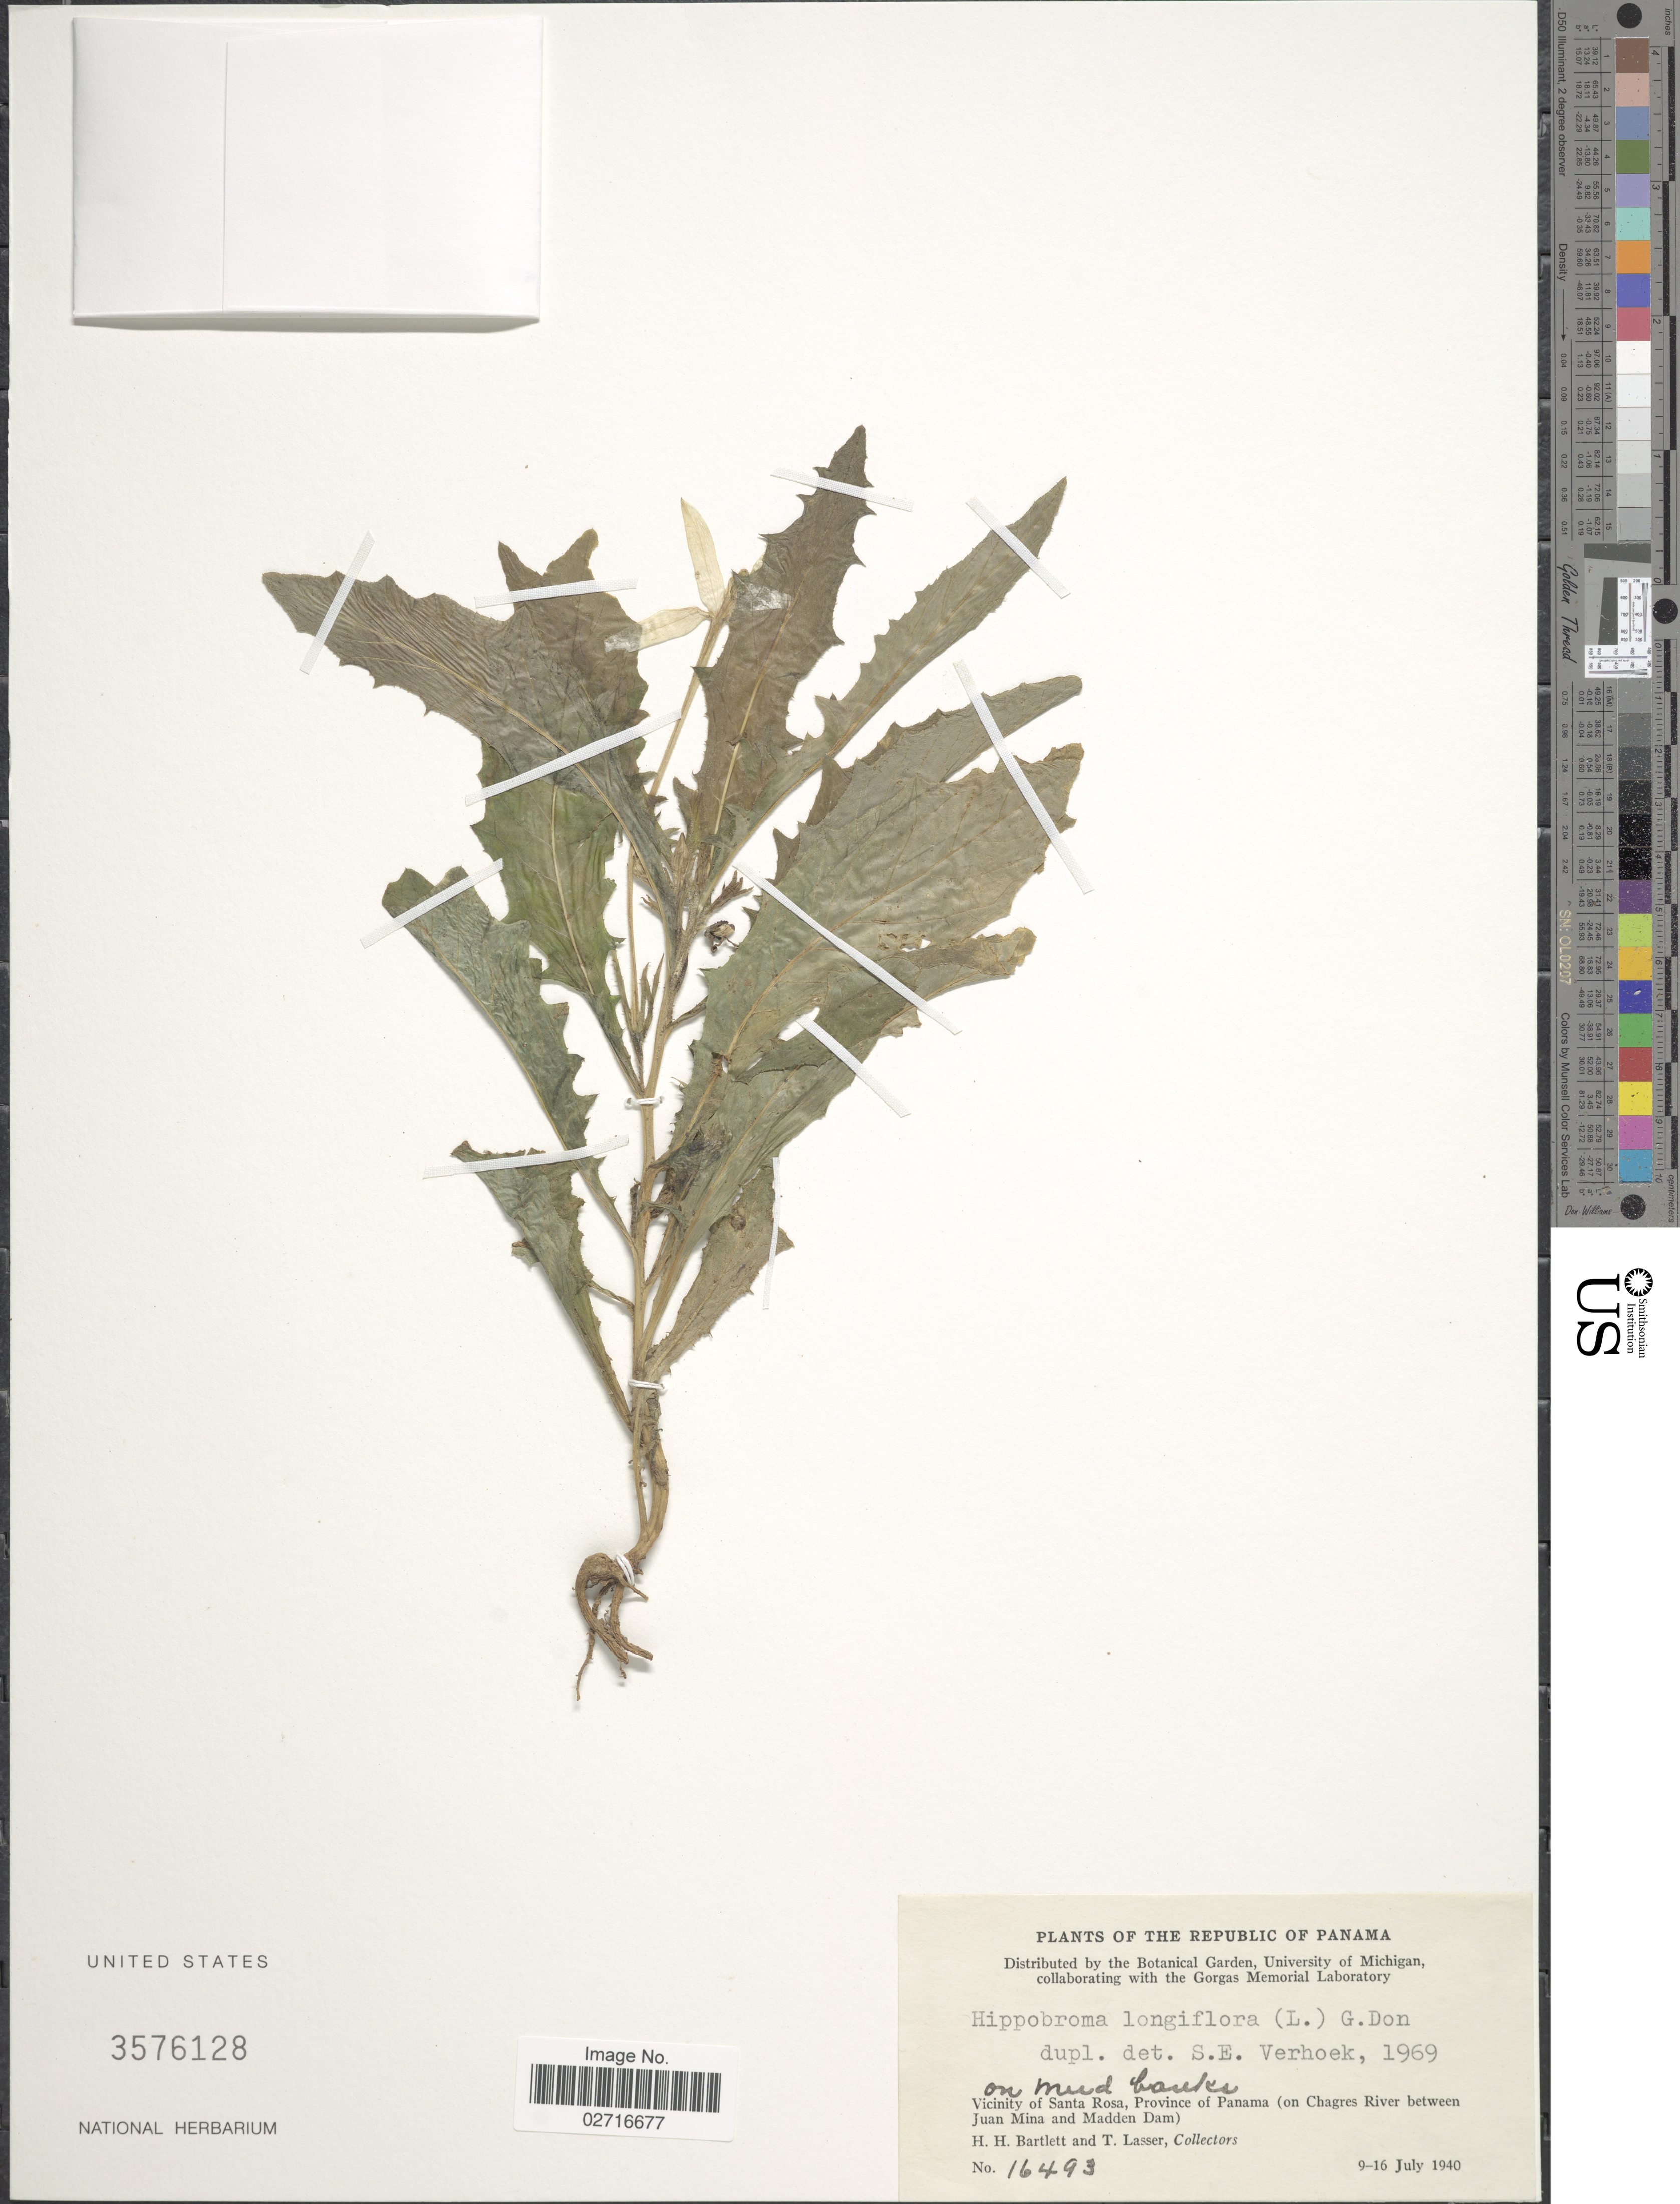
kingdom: Plantae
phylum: Tracheophyta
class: Magnoliopsida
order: Asterales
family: Campanulaceae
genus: Hippobroma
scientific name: Hippobroma longiflora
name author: (L.) G. Don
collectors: H. H. Bartlett & T. Lasser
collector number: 16493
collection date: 1940-07-09/1940-07-16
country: Panama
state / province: Panamá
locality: On mud banks, Vicinity of Santa Rosa, (on Chagres River between Juan Mina and Madden Dam).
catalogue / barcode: US 3576128